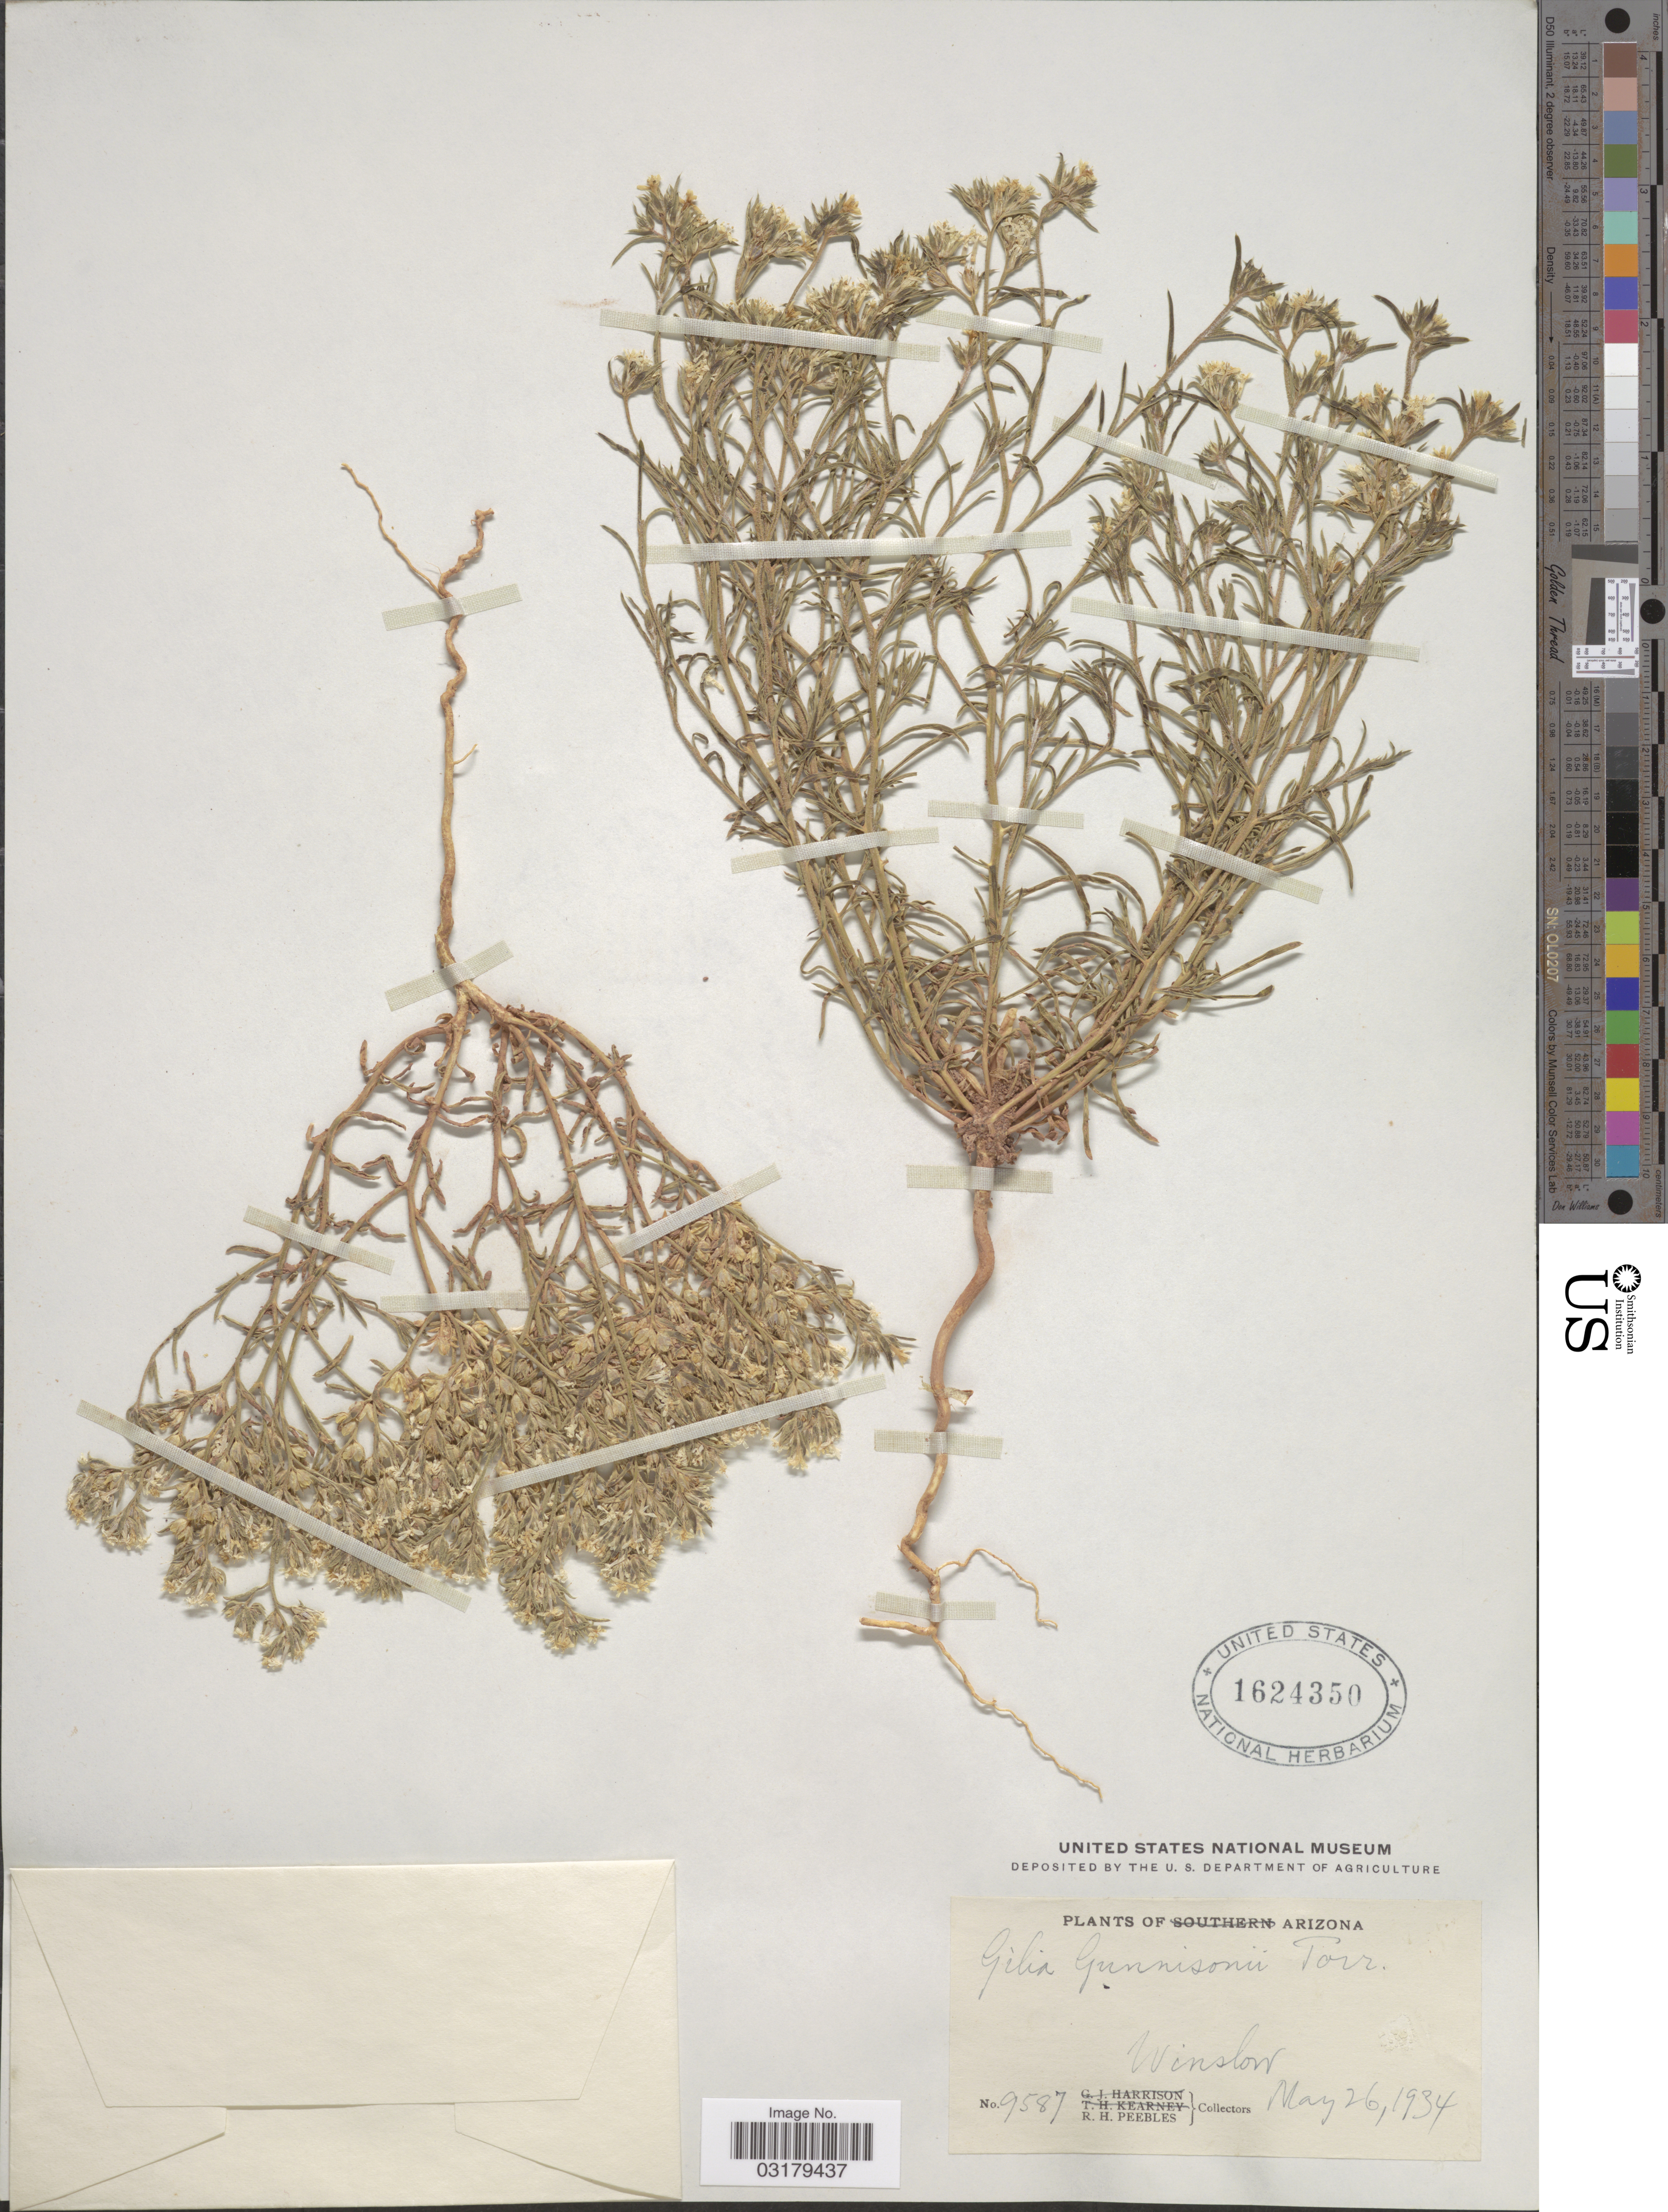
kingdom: Plantae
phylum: Tracheophyta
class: Magnoliopsida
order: Ericales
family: Polemoniaceae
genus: Ipomopsis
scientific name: Ipomopsis gunnisonii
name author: (Torr. & A. Gray) V.E. Grant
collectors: R. H. Peebles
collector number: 9587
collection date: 1934-05-26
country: United States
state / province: Arizona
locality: Winslow.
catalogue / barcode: US 1624350